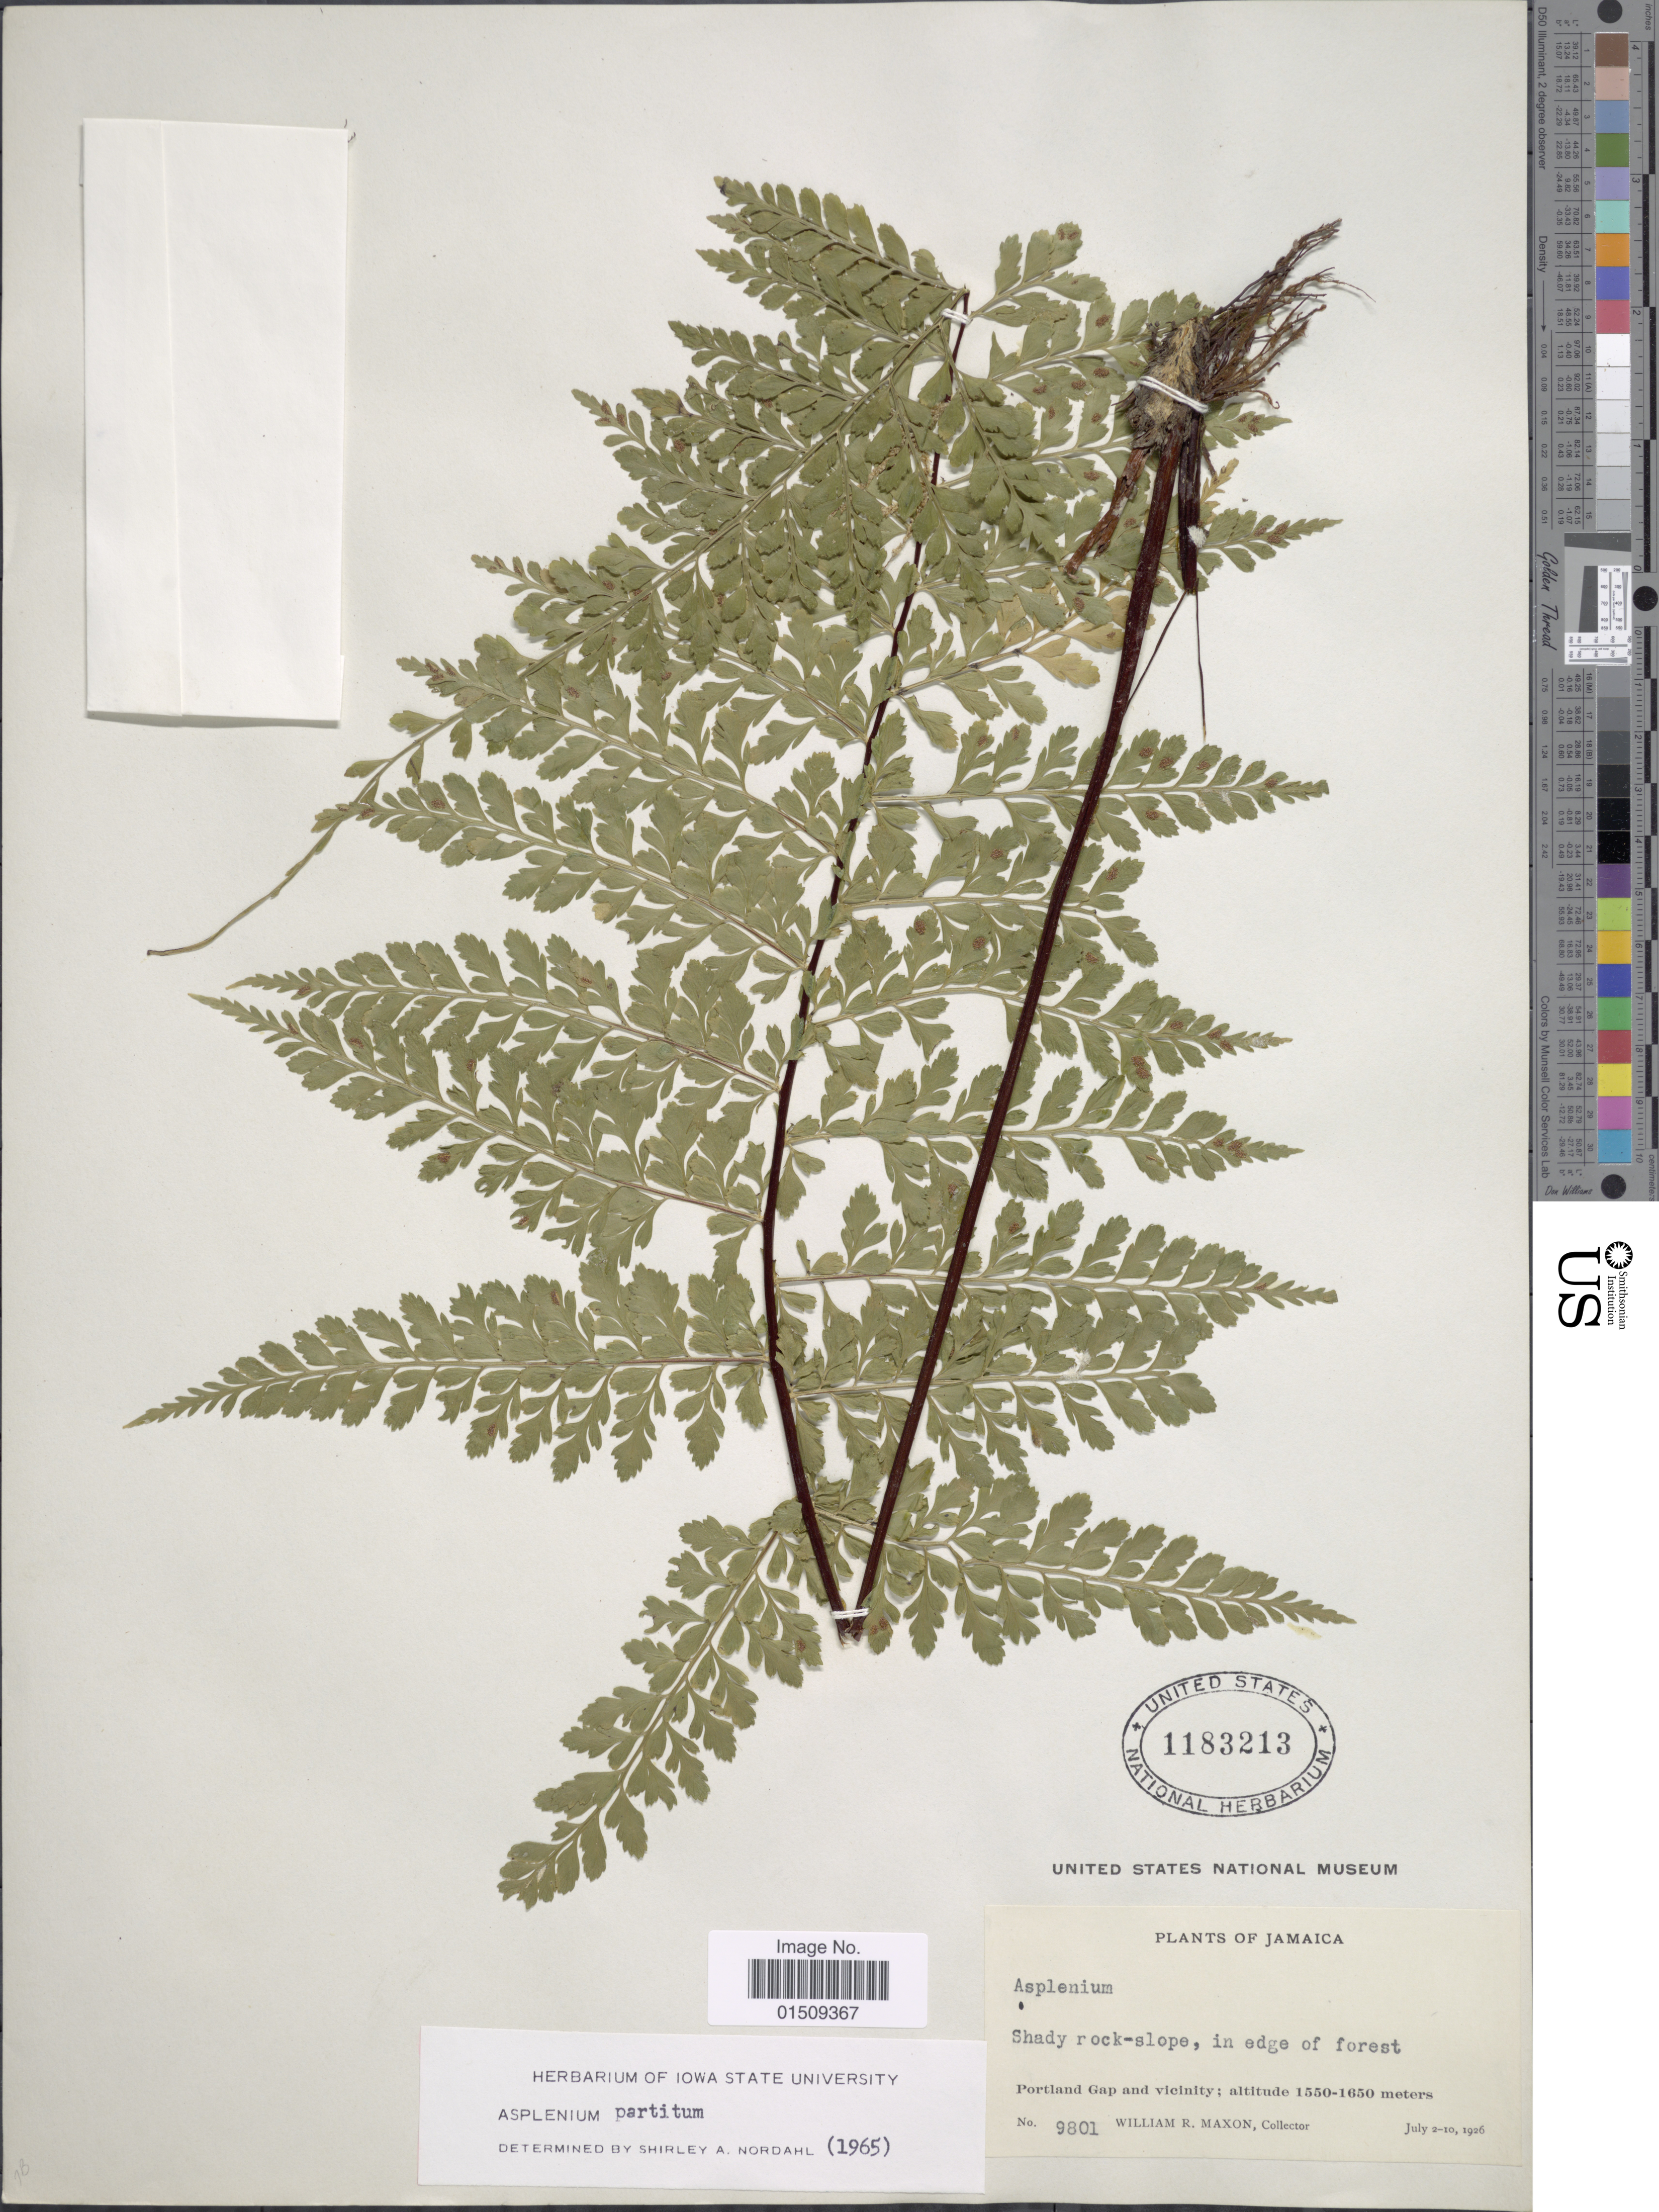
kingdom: Plantae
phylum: Tracheophyta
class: Polypodiopsida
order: Polypodiales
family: Aspleniaceae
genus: Asplenium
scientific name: Asplenium radicans var. partitum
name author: (Klotzsch) Hieron.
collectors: W. R. Maxon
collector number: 9801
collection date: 1926-07-02/1926-07-10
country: Jamaica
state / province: Portland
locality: Portland Gap and vicinity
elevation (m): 1550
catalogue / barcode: US 1183213